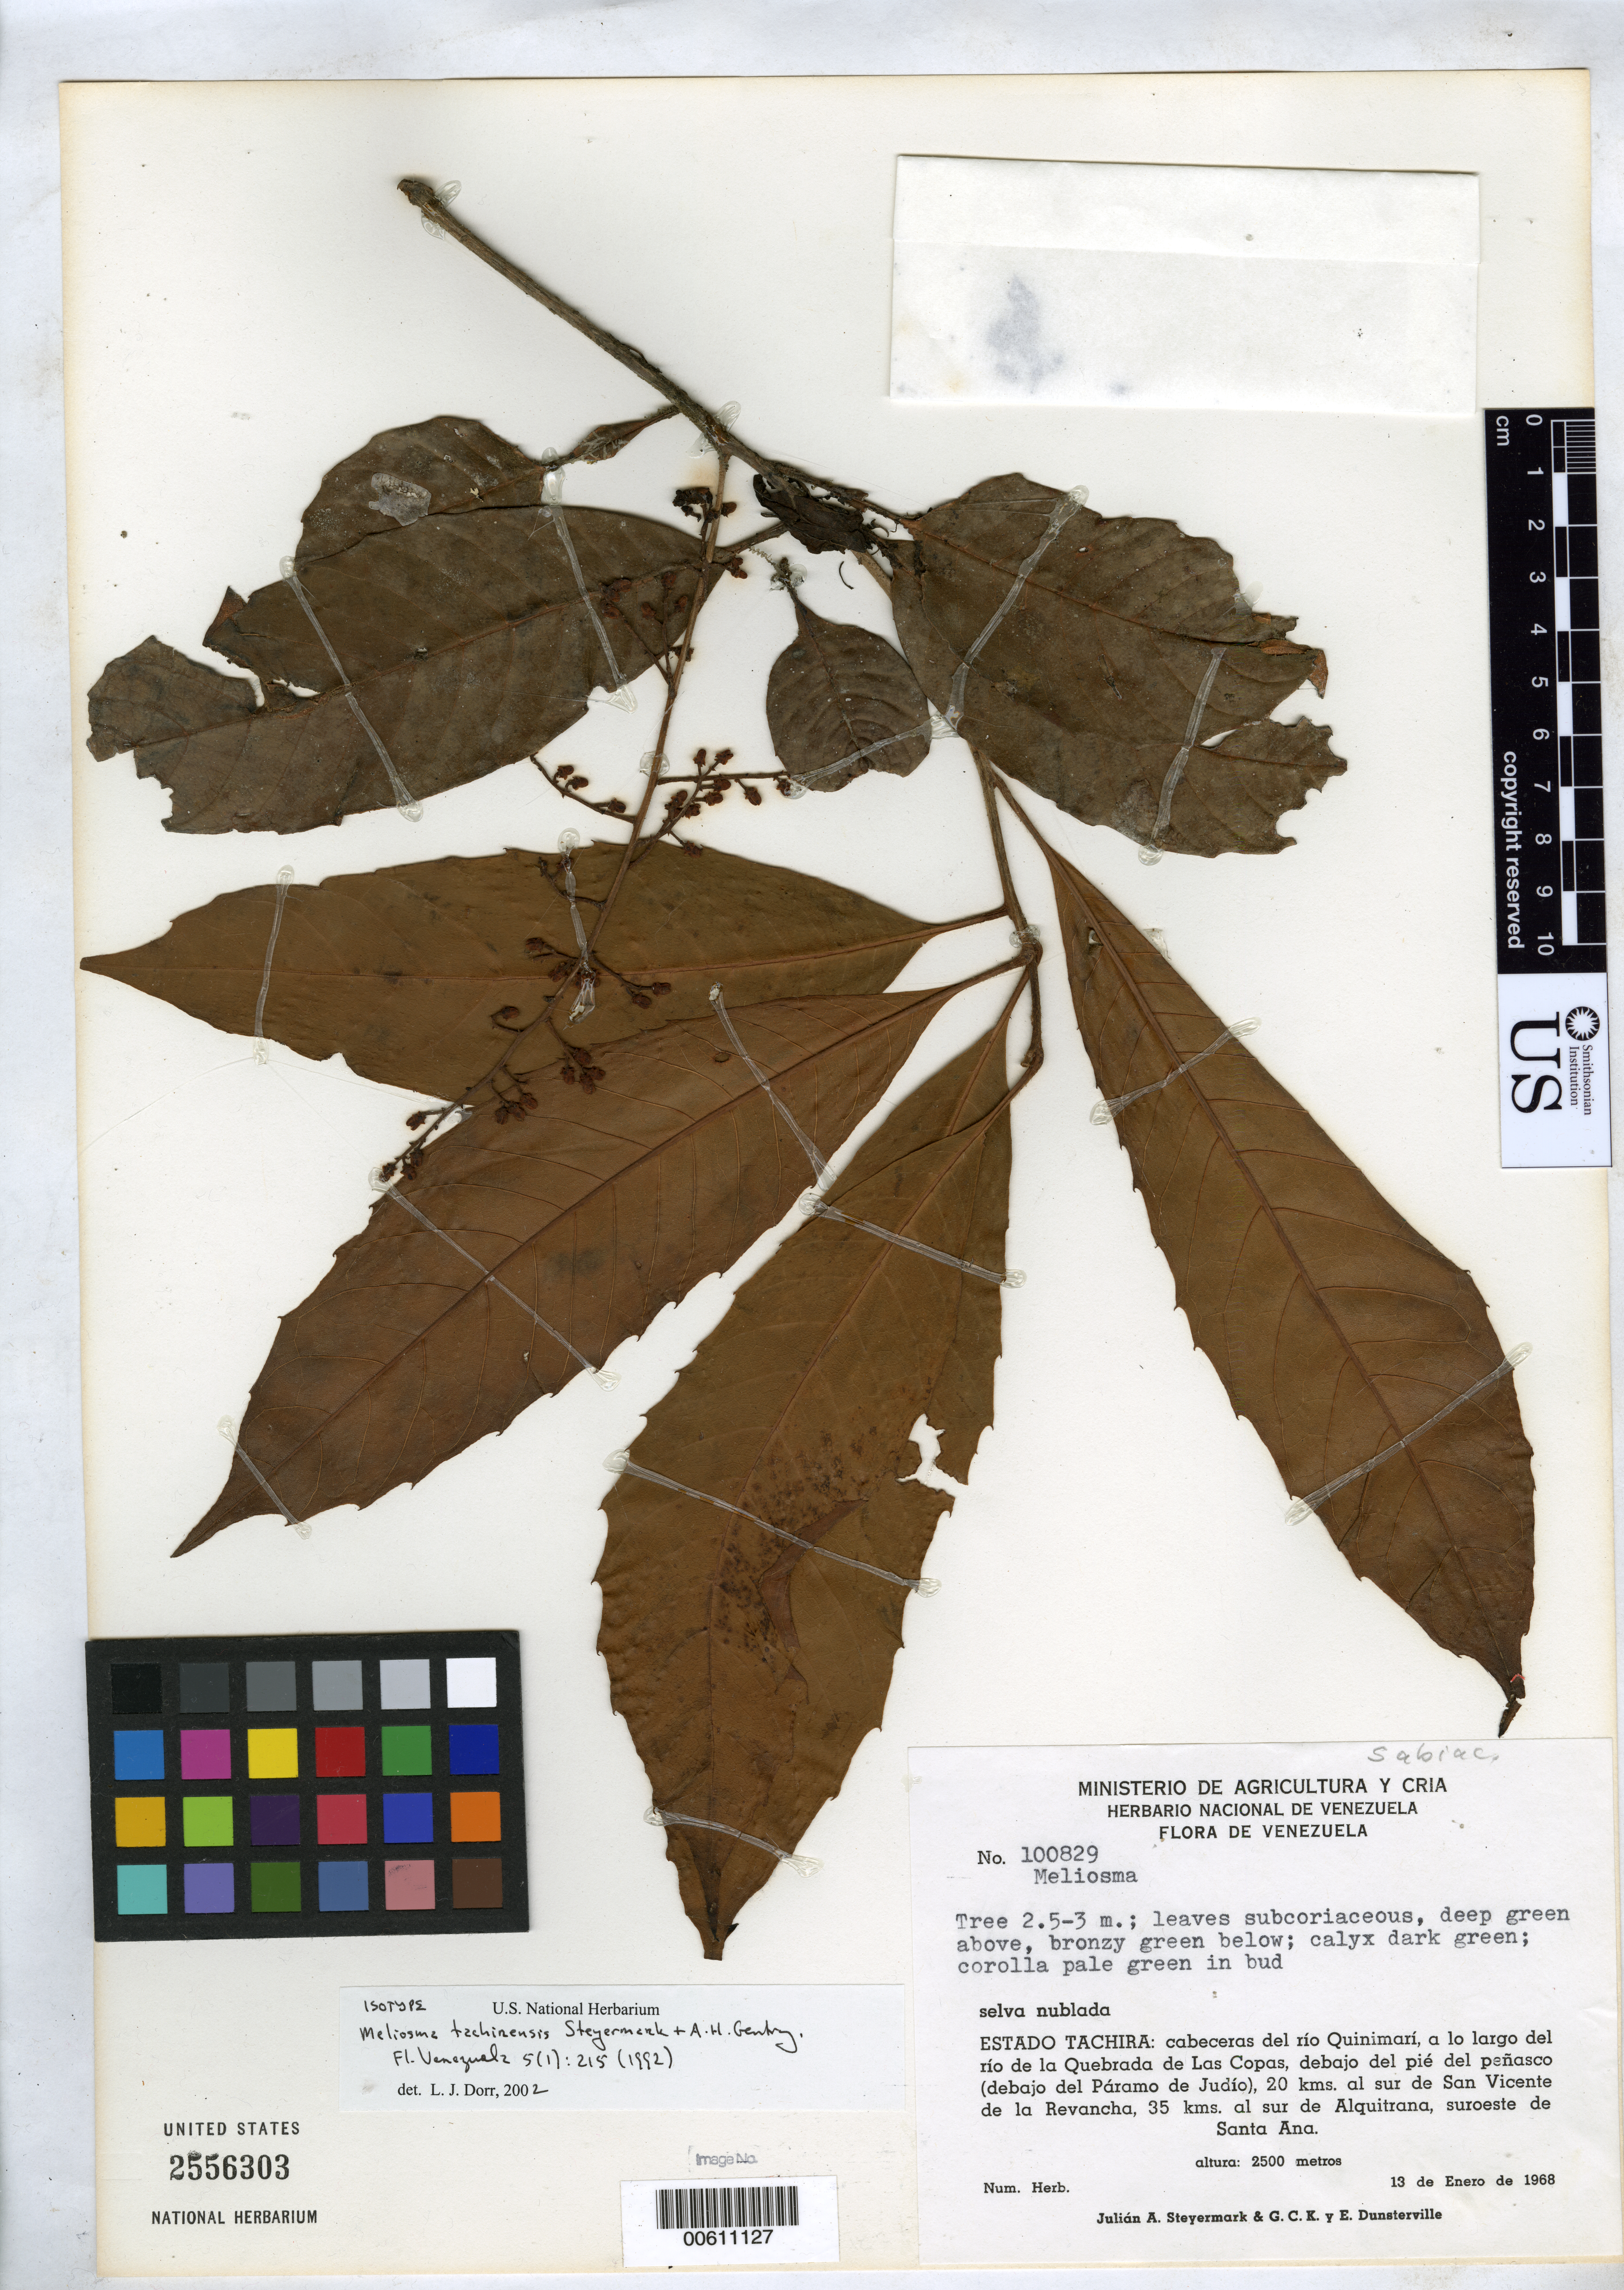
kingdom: Plantae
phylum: Tracheophyta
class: Magnoliopsida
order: Proteales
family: Sabiaceae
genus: Meliosma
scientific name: Meliosma tachirensis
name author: Steyerm. & A.H. Gentry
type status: Isotype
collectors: J. Steyermark, G. C. K. Dunsterville & E. Dunsterville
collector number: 100829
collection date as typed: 13 Jan 1968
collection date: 1968-01-13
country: Venezuela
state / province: Tachira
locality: Cabeceras de río Quinimarí, a lo largo del río de la Quebrada de Las Copas, debajo del pié del peñasco (debajo del Páramo de Judío), 20 kms. Al sur de San Vicente de la Revancha, 35 kms. al sur de Alquitrana.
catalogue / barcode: US 2556303